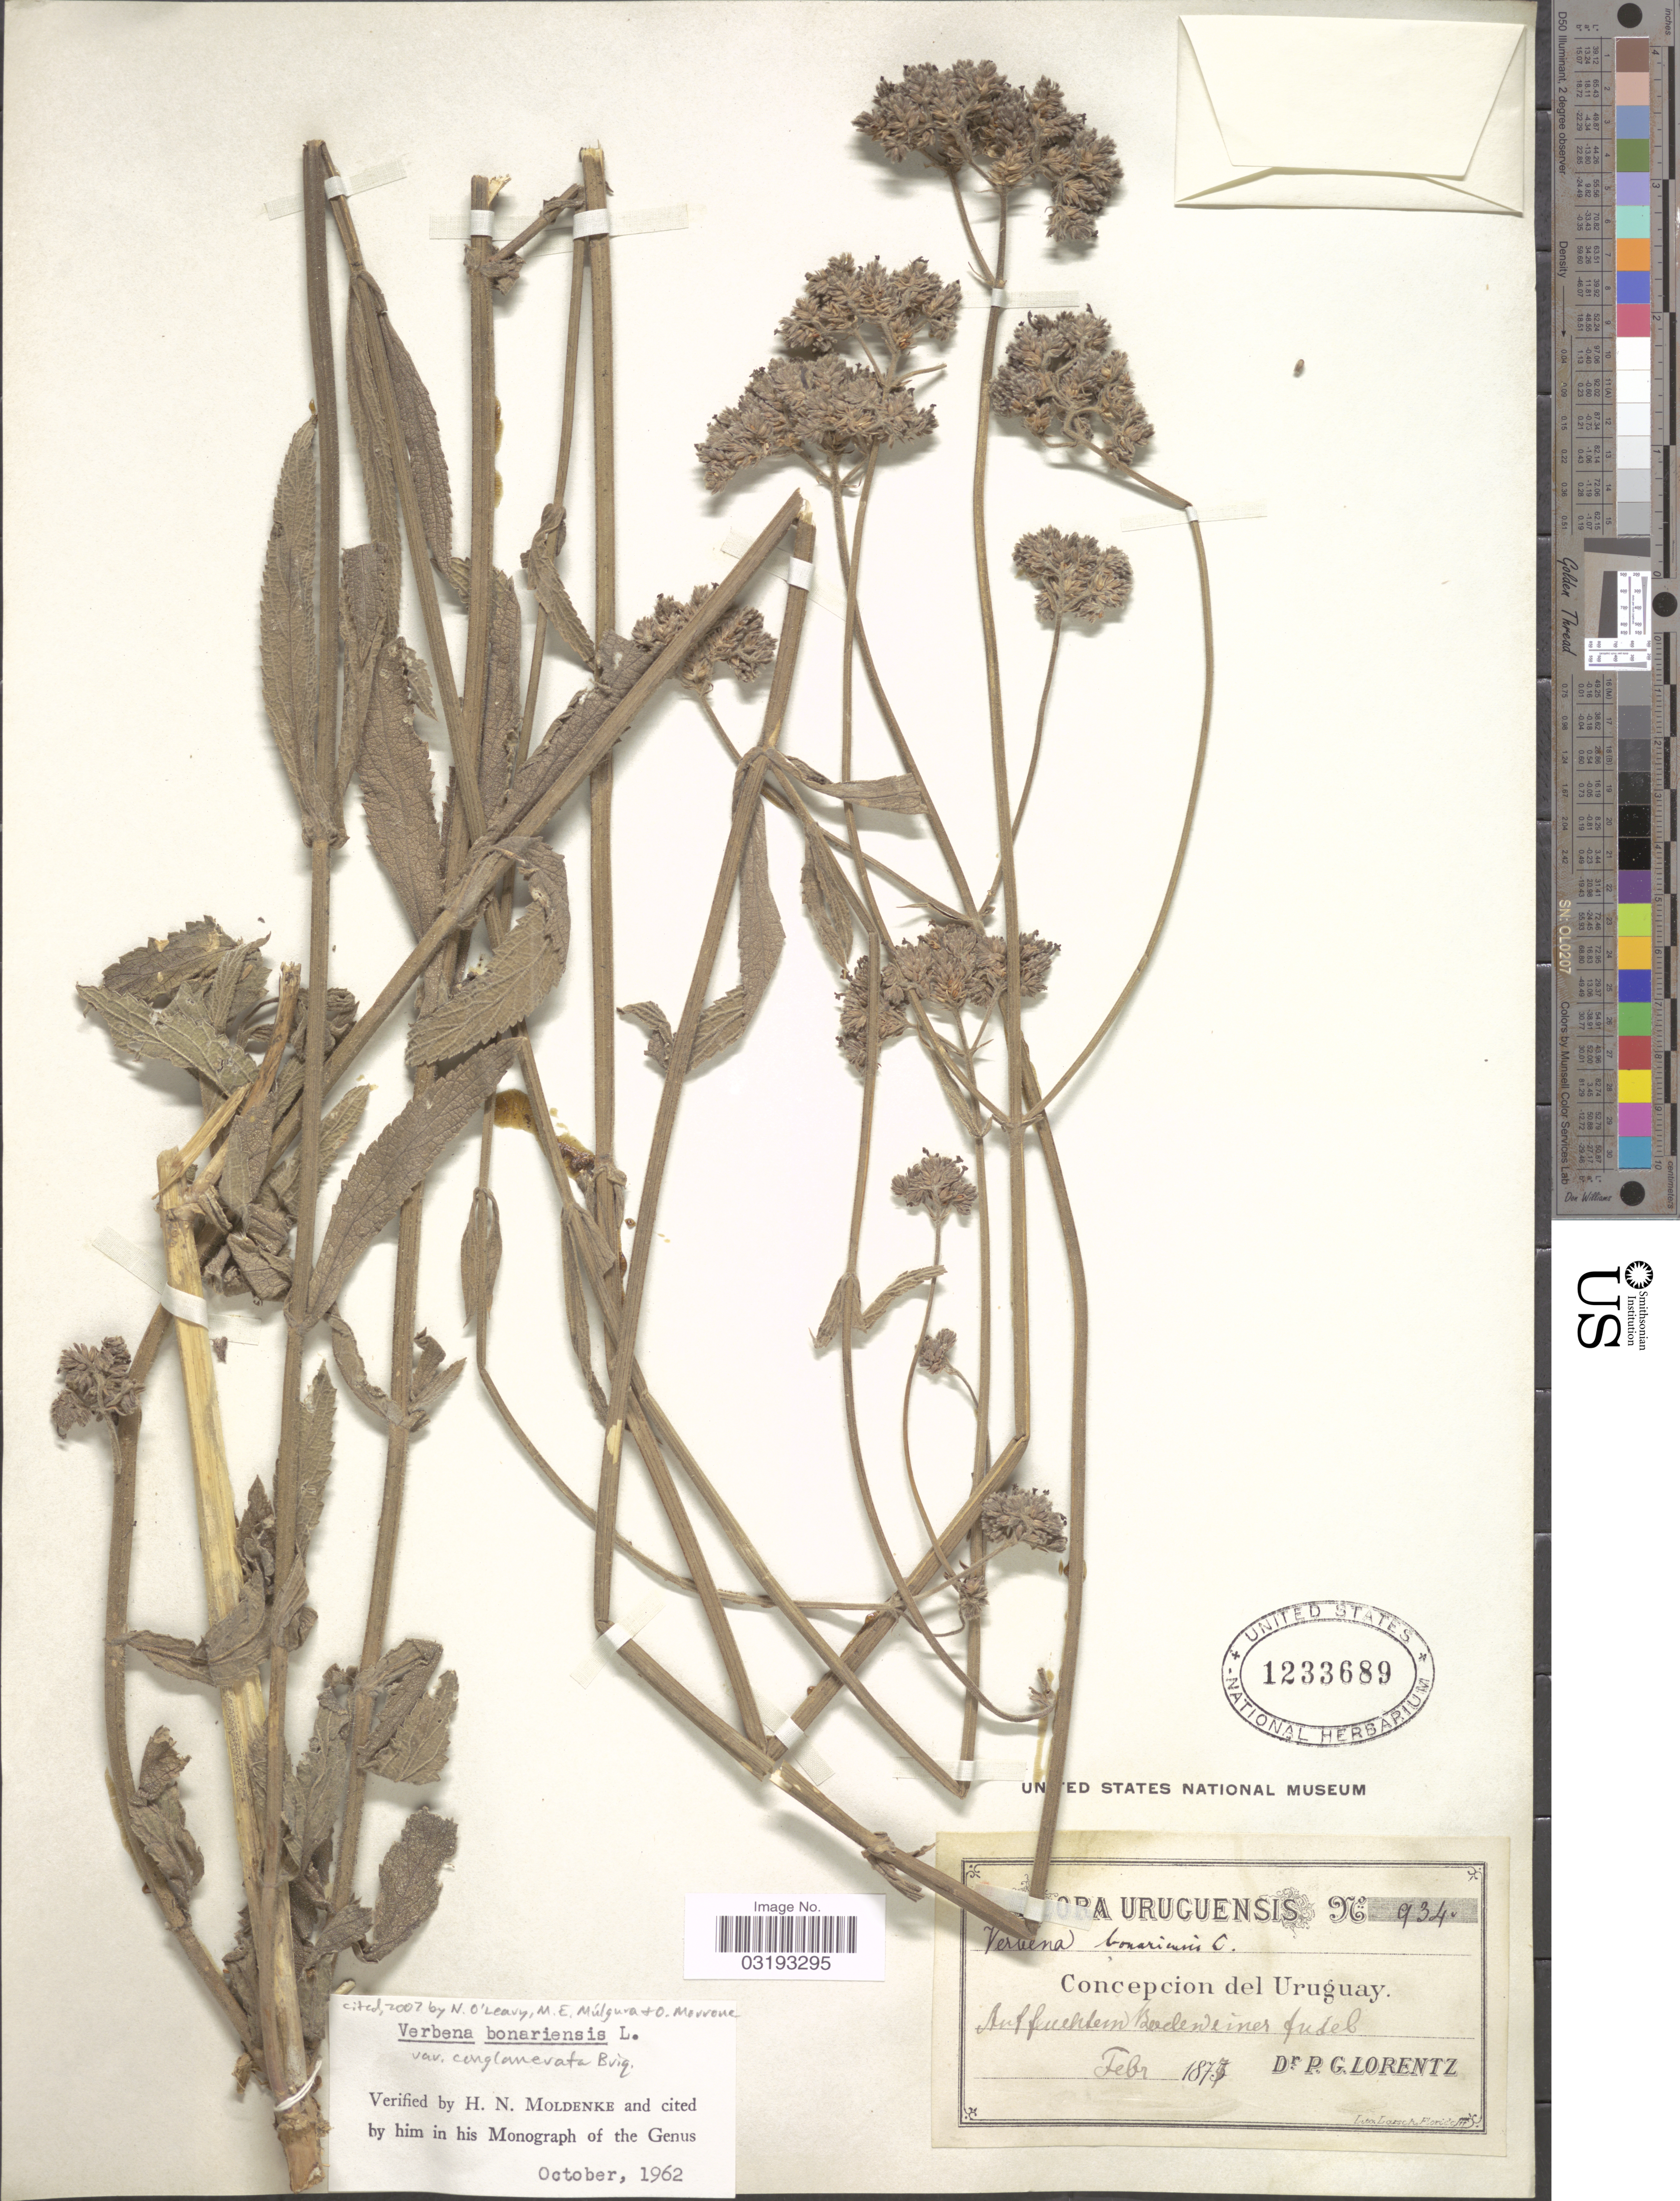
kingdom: Plantae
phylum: Tracheophyta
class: Magnoliopsida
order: Lamiales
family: Verbenaceae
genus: Verbena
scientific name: Verbena bonariensis var. conglomerata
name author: Briq.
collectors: P. G. Lorentz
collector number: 934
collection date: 1877-02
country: Uruguay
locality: Concepcion del Uruguay.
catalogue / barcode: US 1233689